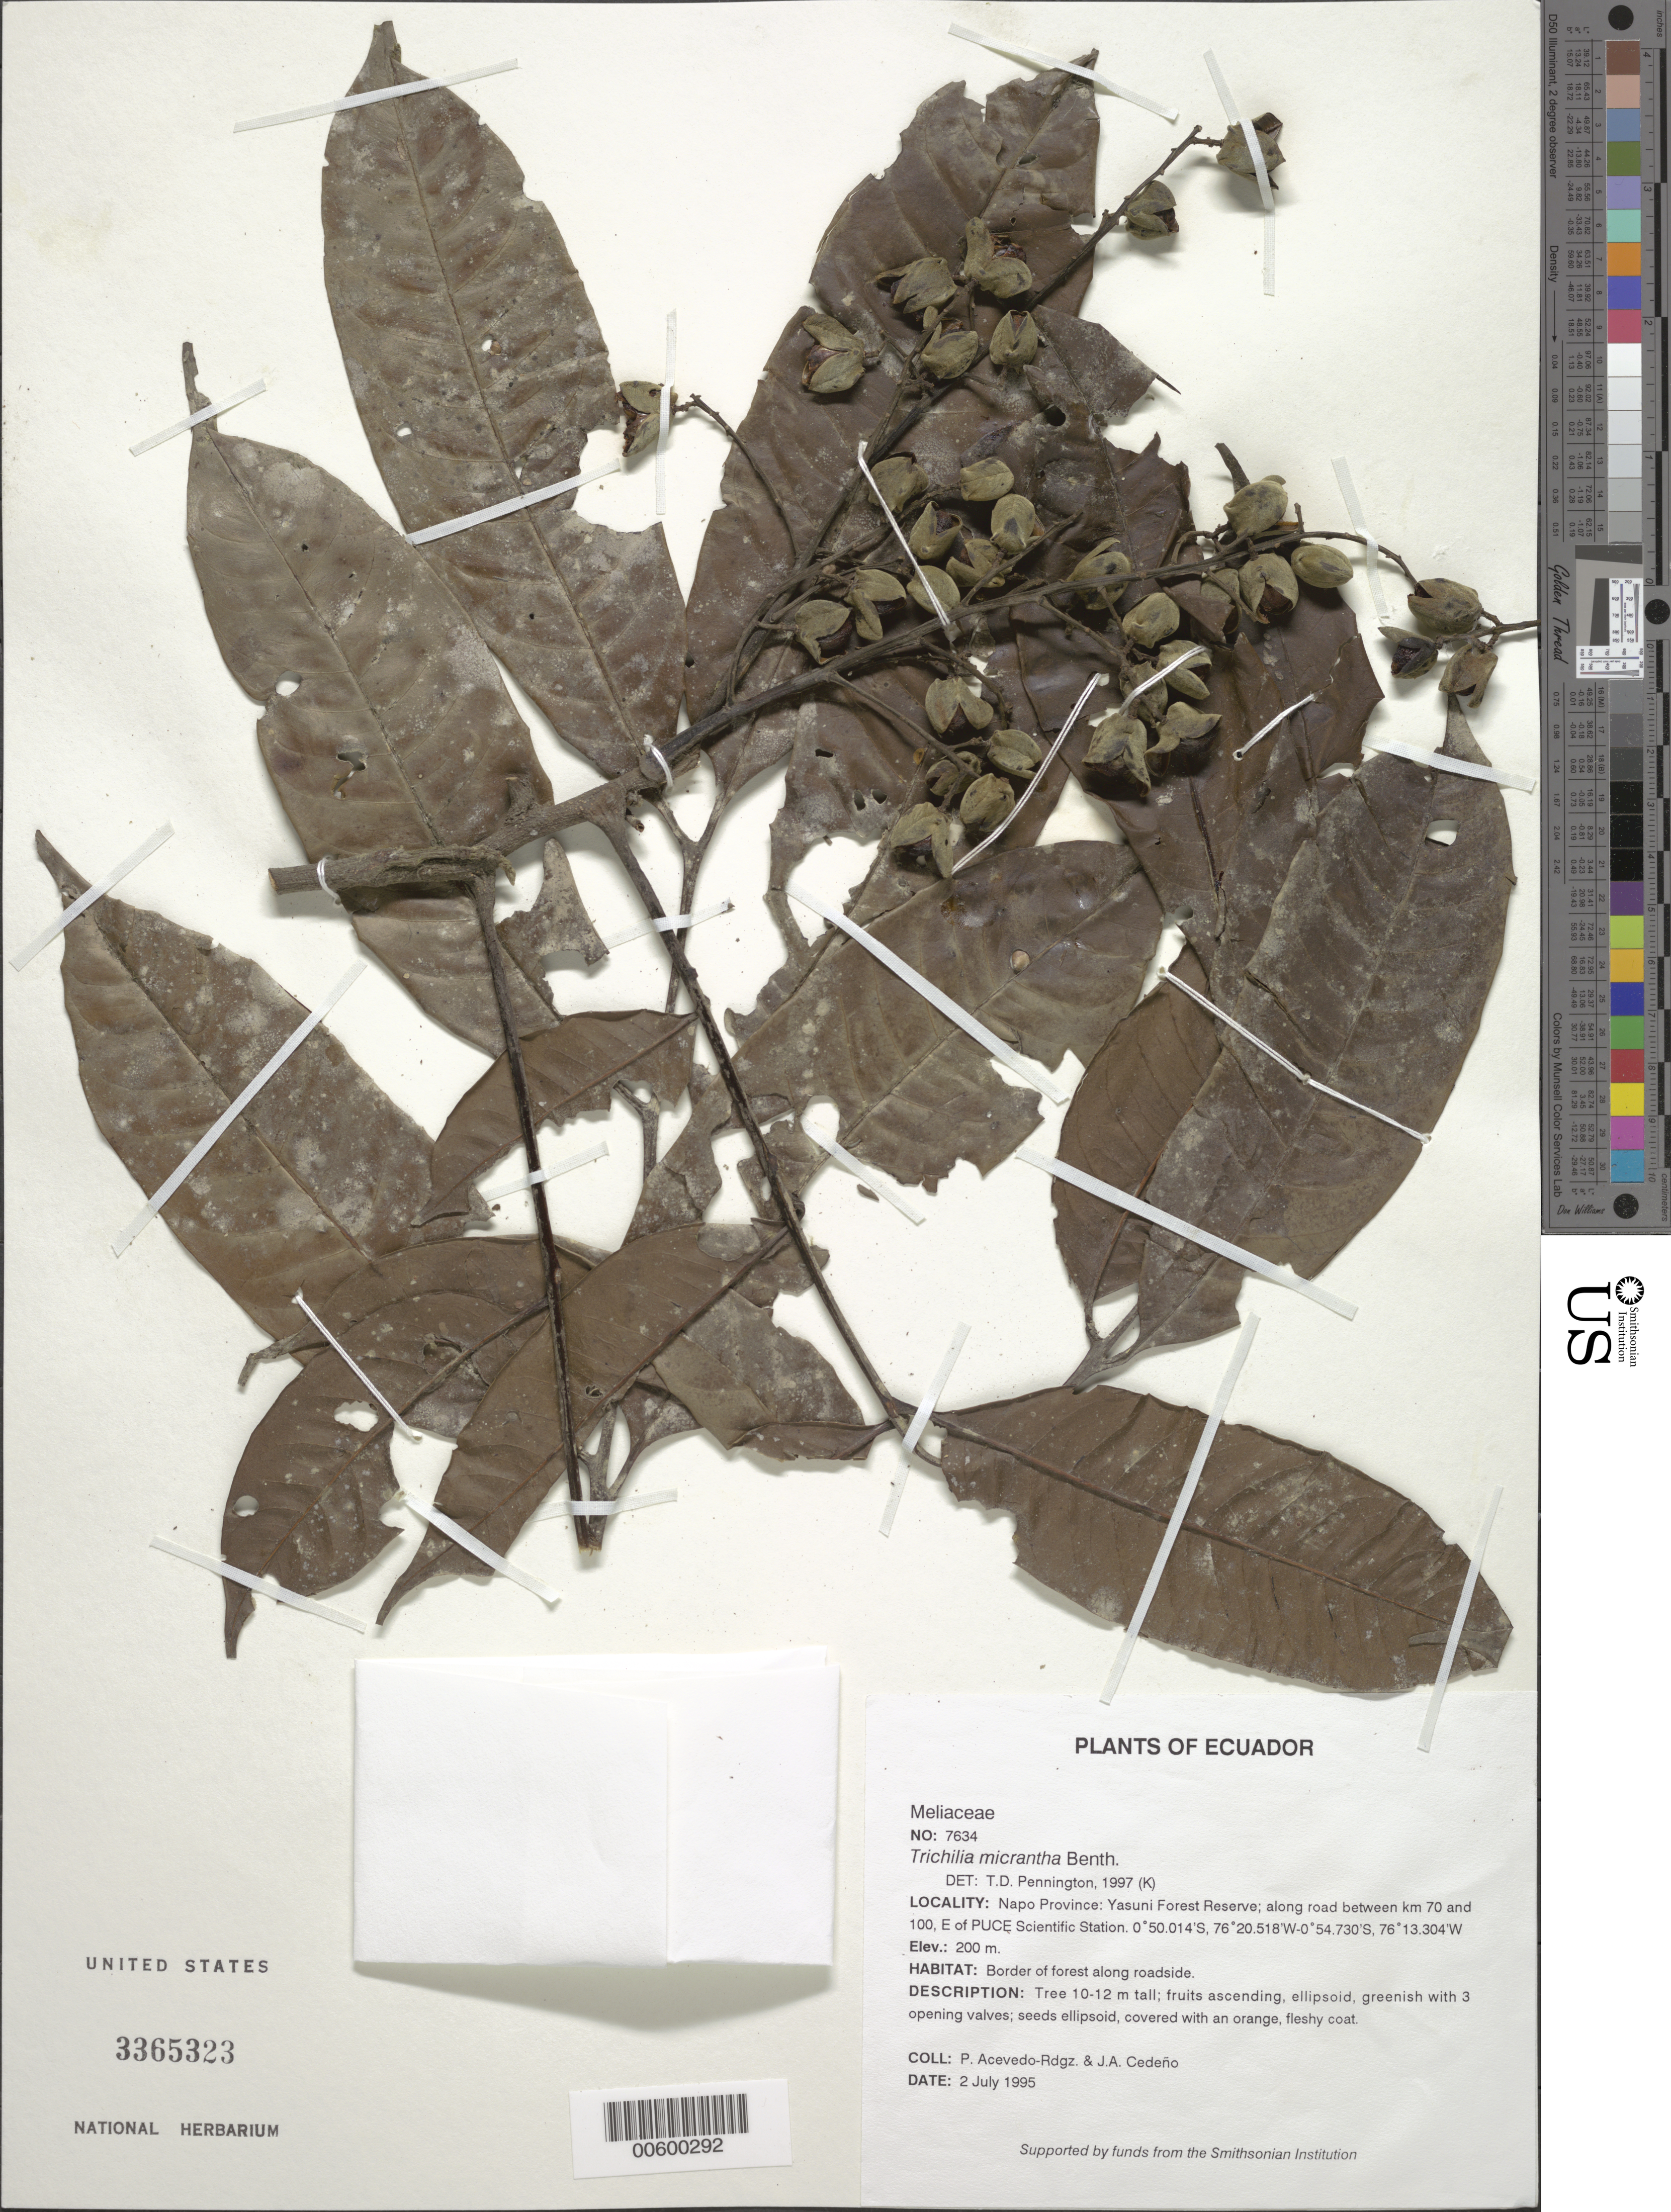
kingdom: Plantae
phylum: Tracheophyta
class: Magnoliopsida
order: Sapindales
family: Meliaceae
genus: Trichilia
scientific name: Trichilia micrantha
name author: Benth.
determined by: Pennington, T. D., (K)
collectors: P. Acevedo-Rodr. & J. A. Cedeño M.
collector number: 7634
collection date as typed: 02 Jul 1995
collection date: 1995-07-02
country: Ecuador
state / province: Napo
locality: Napo Province: Yasuni Forest Reserve; along road between km 70 and 100, E of PUCE Scientific Station.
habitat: Border of forest along roadside.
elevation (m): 200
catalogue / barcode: US 3365323